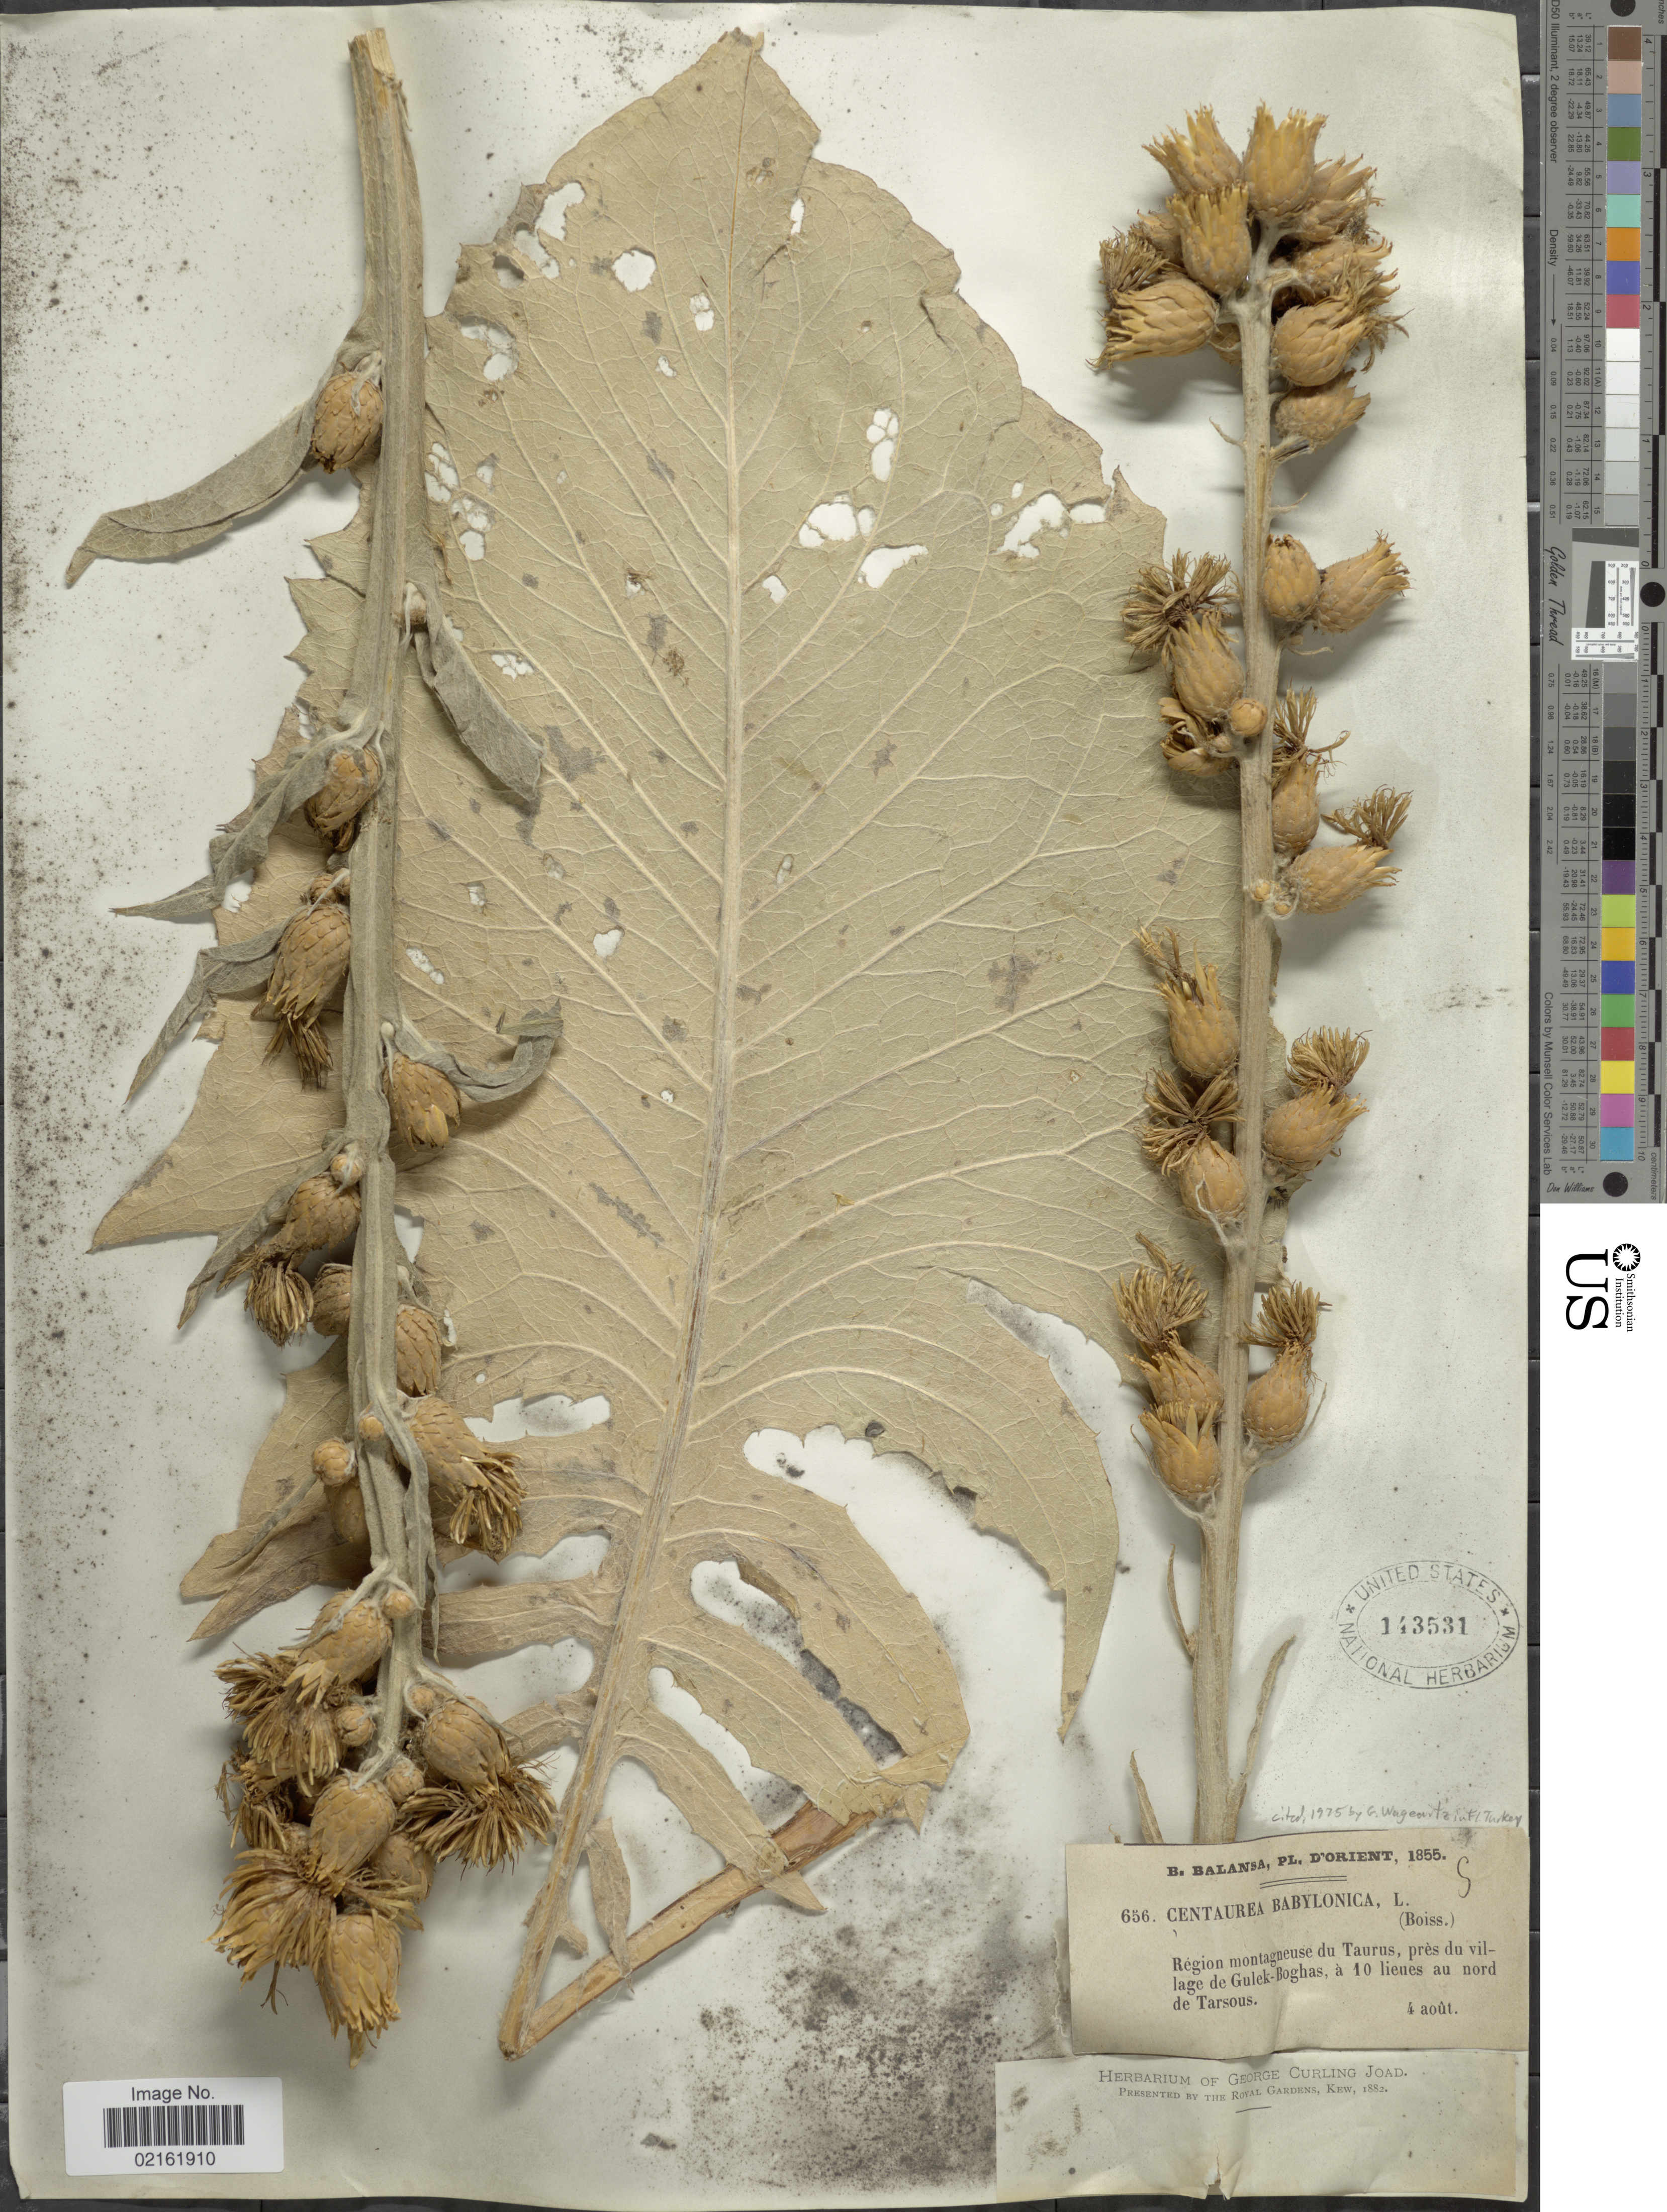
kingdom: Plantae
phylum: Tracheophyta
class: Magnoliopsida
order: Asterales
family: Asteraceae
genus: Centaurea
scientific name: Centaurea babylonica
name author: L.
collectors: B. Balansa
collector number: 656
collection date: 1855-08-04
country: Turkey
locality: D'Orient, Region montagneuse du Taurus, pres du village de Gulek-Boghas, á 10 lienes au nord de Tarsous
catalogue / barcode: US 143531